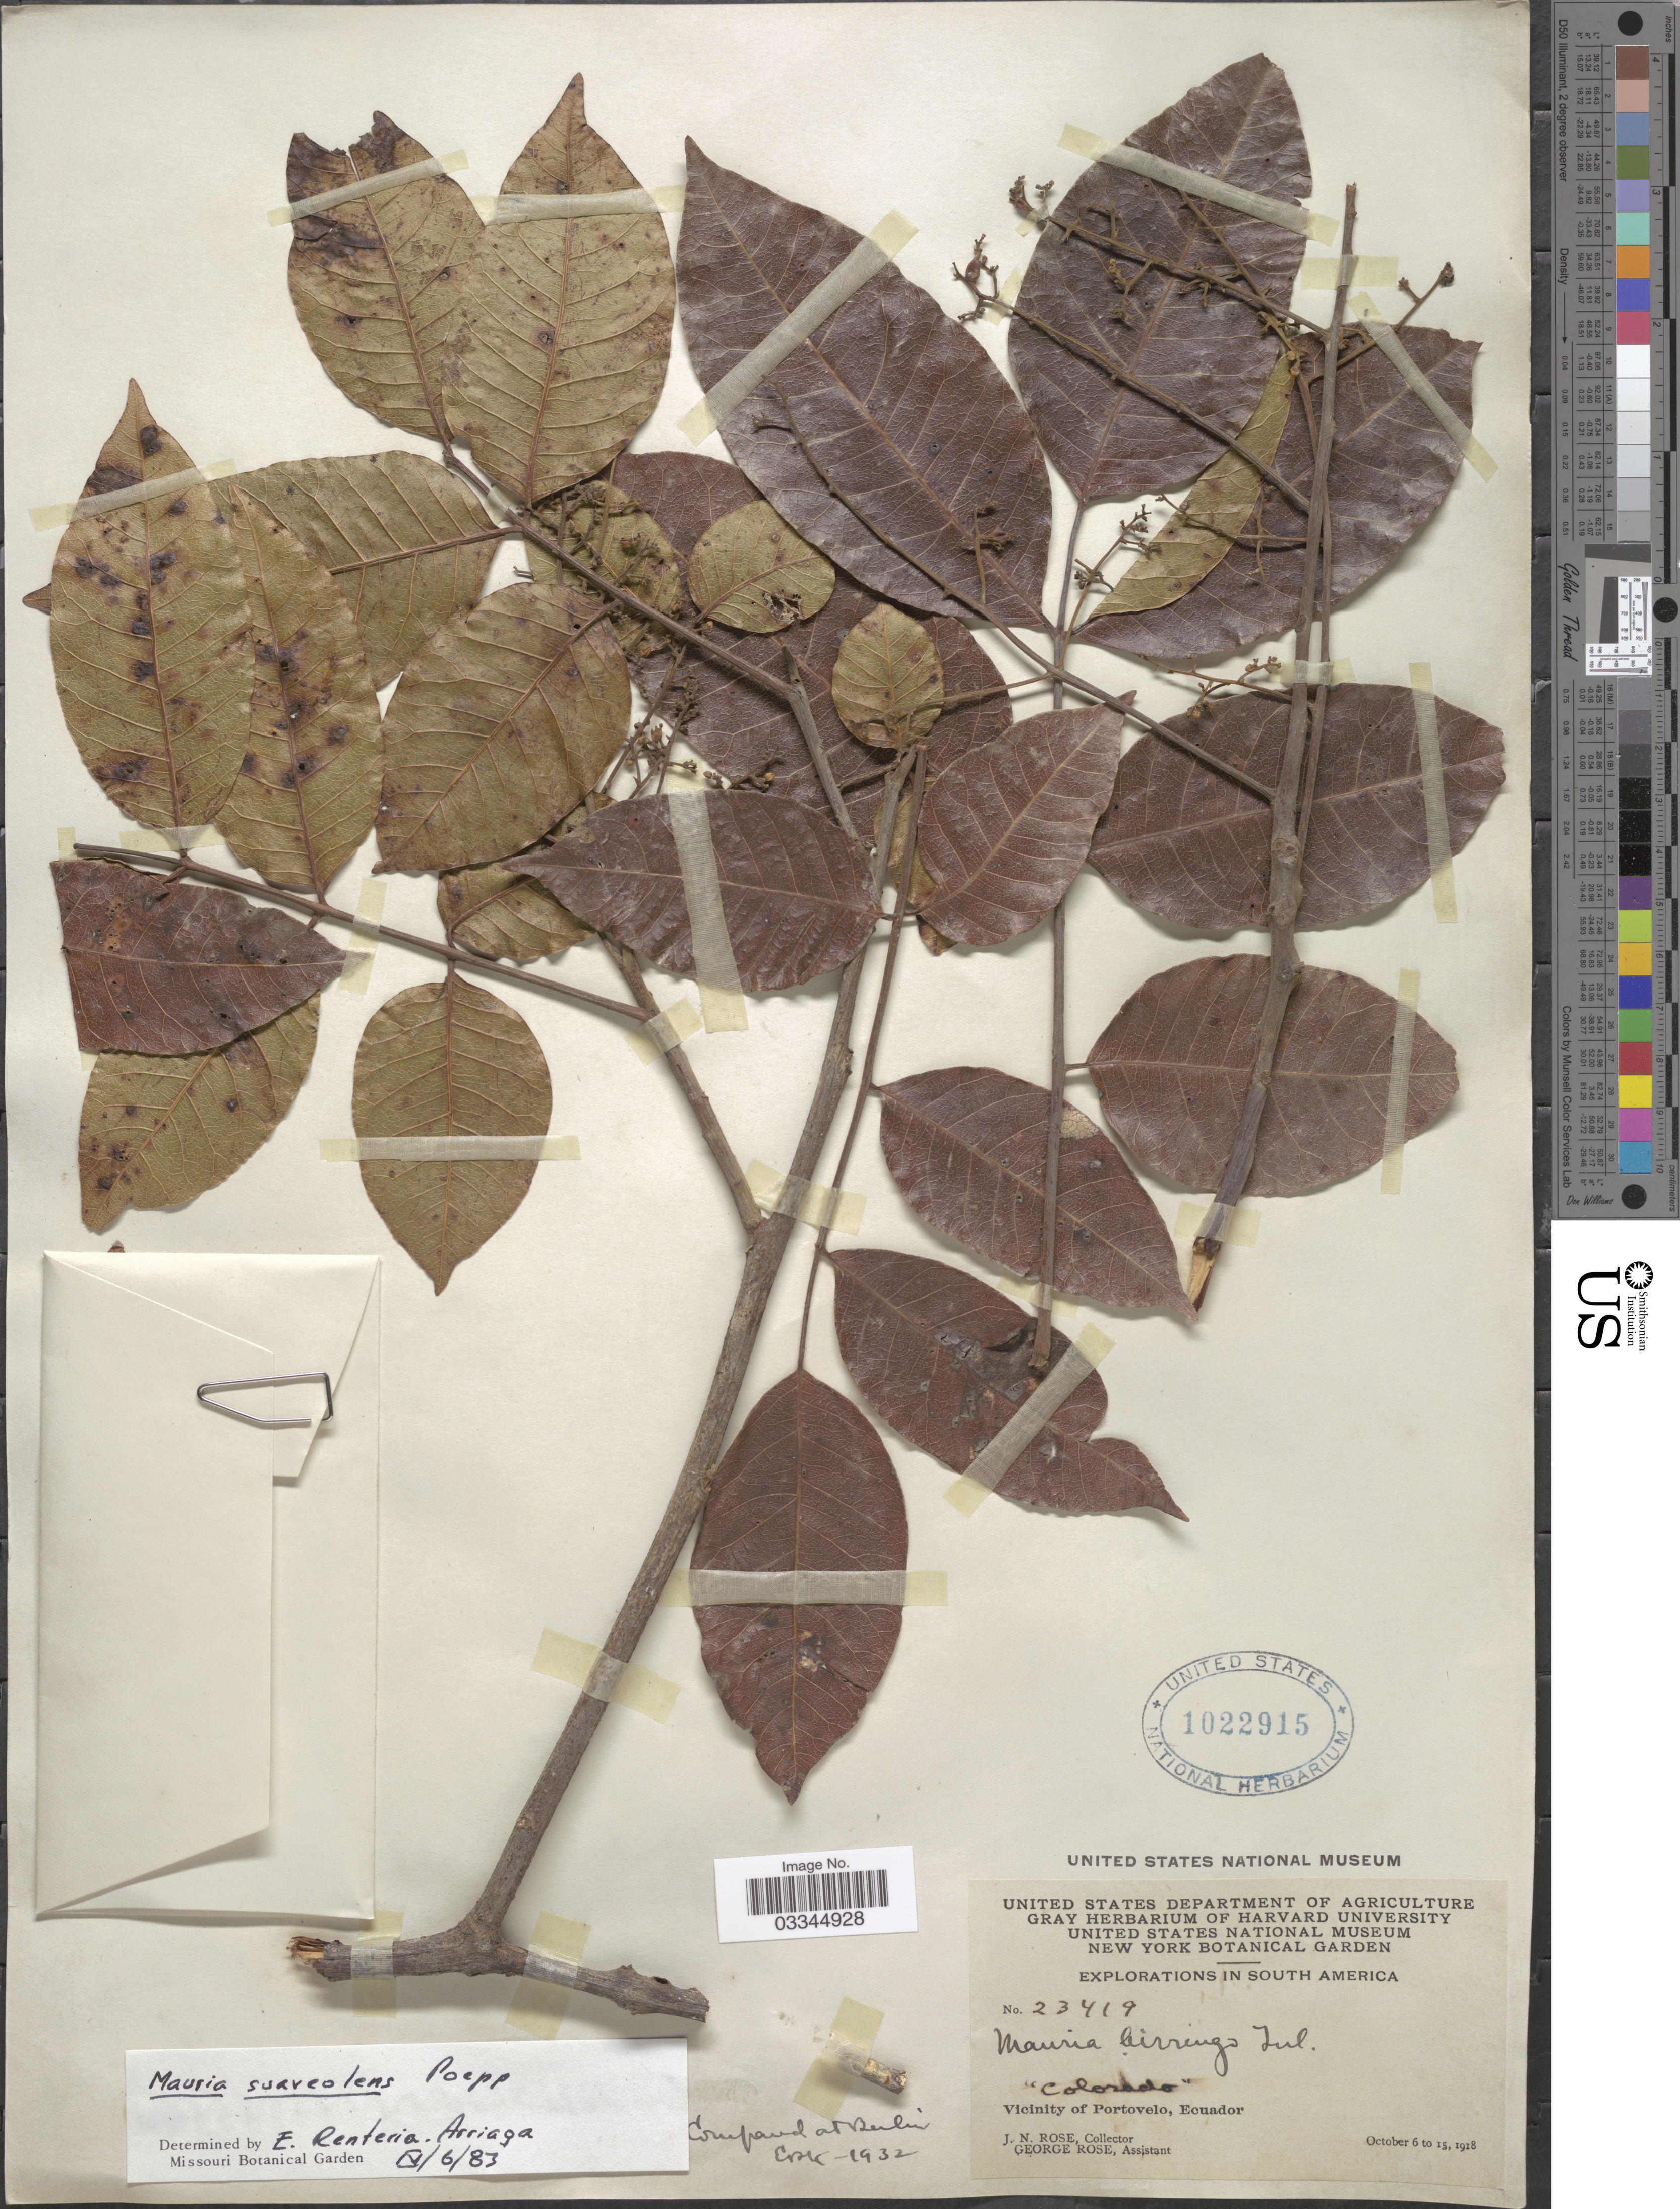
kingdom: Plantae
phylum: Tracheophyta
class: Magnoliopsida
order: Sapindales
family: Anacardiaceae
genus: Mauria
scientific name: Mauria suaveolens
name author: Poepp.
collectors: J. N. Rose & G. Rose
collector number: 23419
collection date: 1918-10-06/1918-10-15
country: Ecuador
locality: Vicinity of Portovelo.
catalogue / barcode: US 1022915